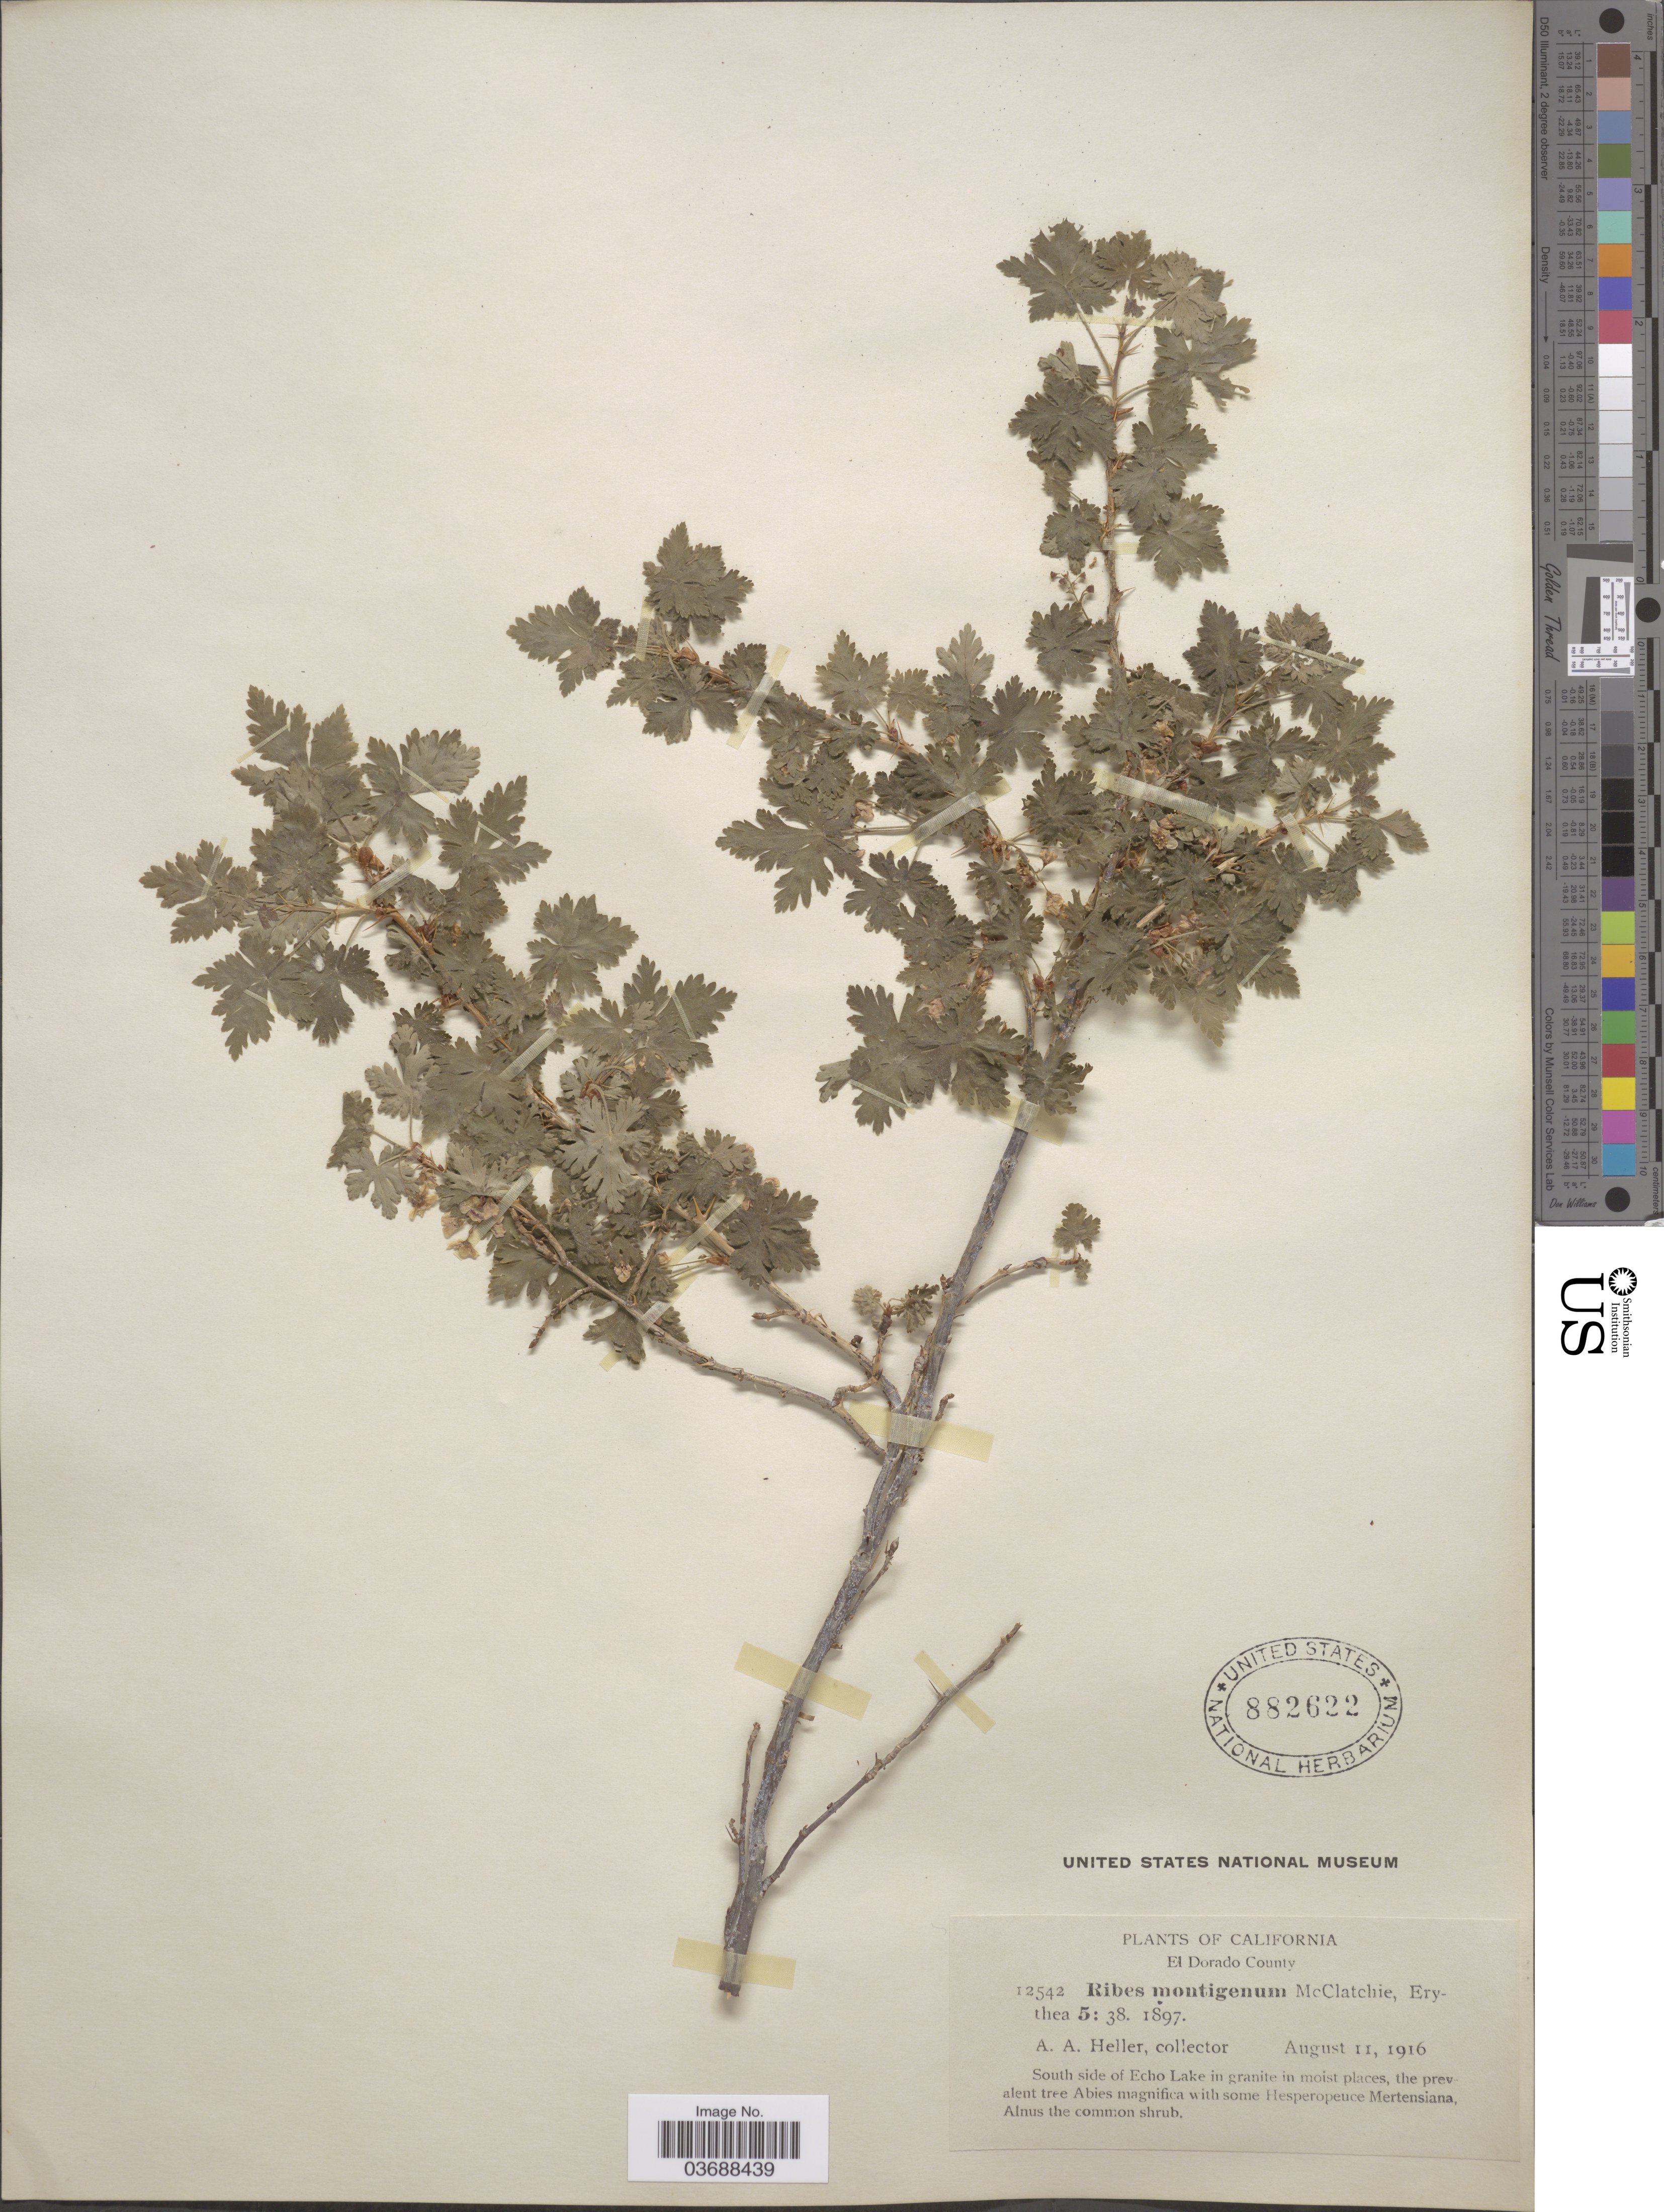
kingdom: Plantae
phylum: Tracheophyta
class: Magnoliopsida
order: Saxifragales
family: Grossulariaceae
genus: Ribes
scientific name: Ribes montigenum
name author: McClatchie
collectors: A. A. Heller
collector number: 12542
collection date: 1916-08-11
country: United States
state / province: California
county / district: El Dorado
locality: El Dorado County. South side of Echo Lake in granite in moist places.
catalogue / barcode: US 882622